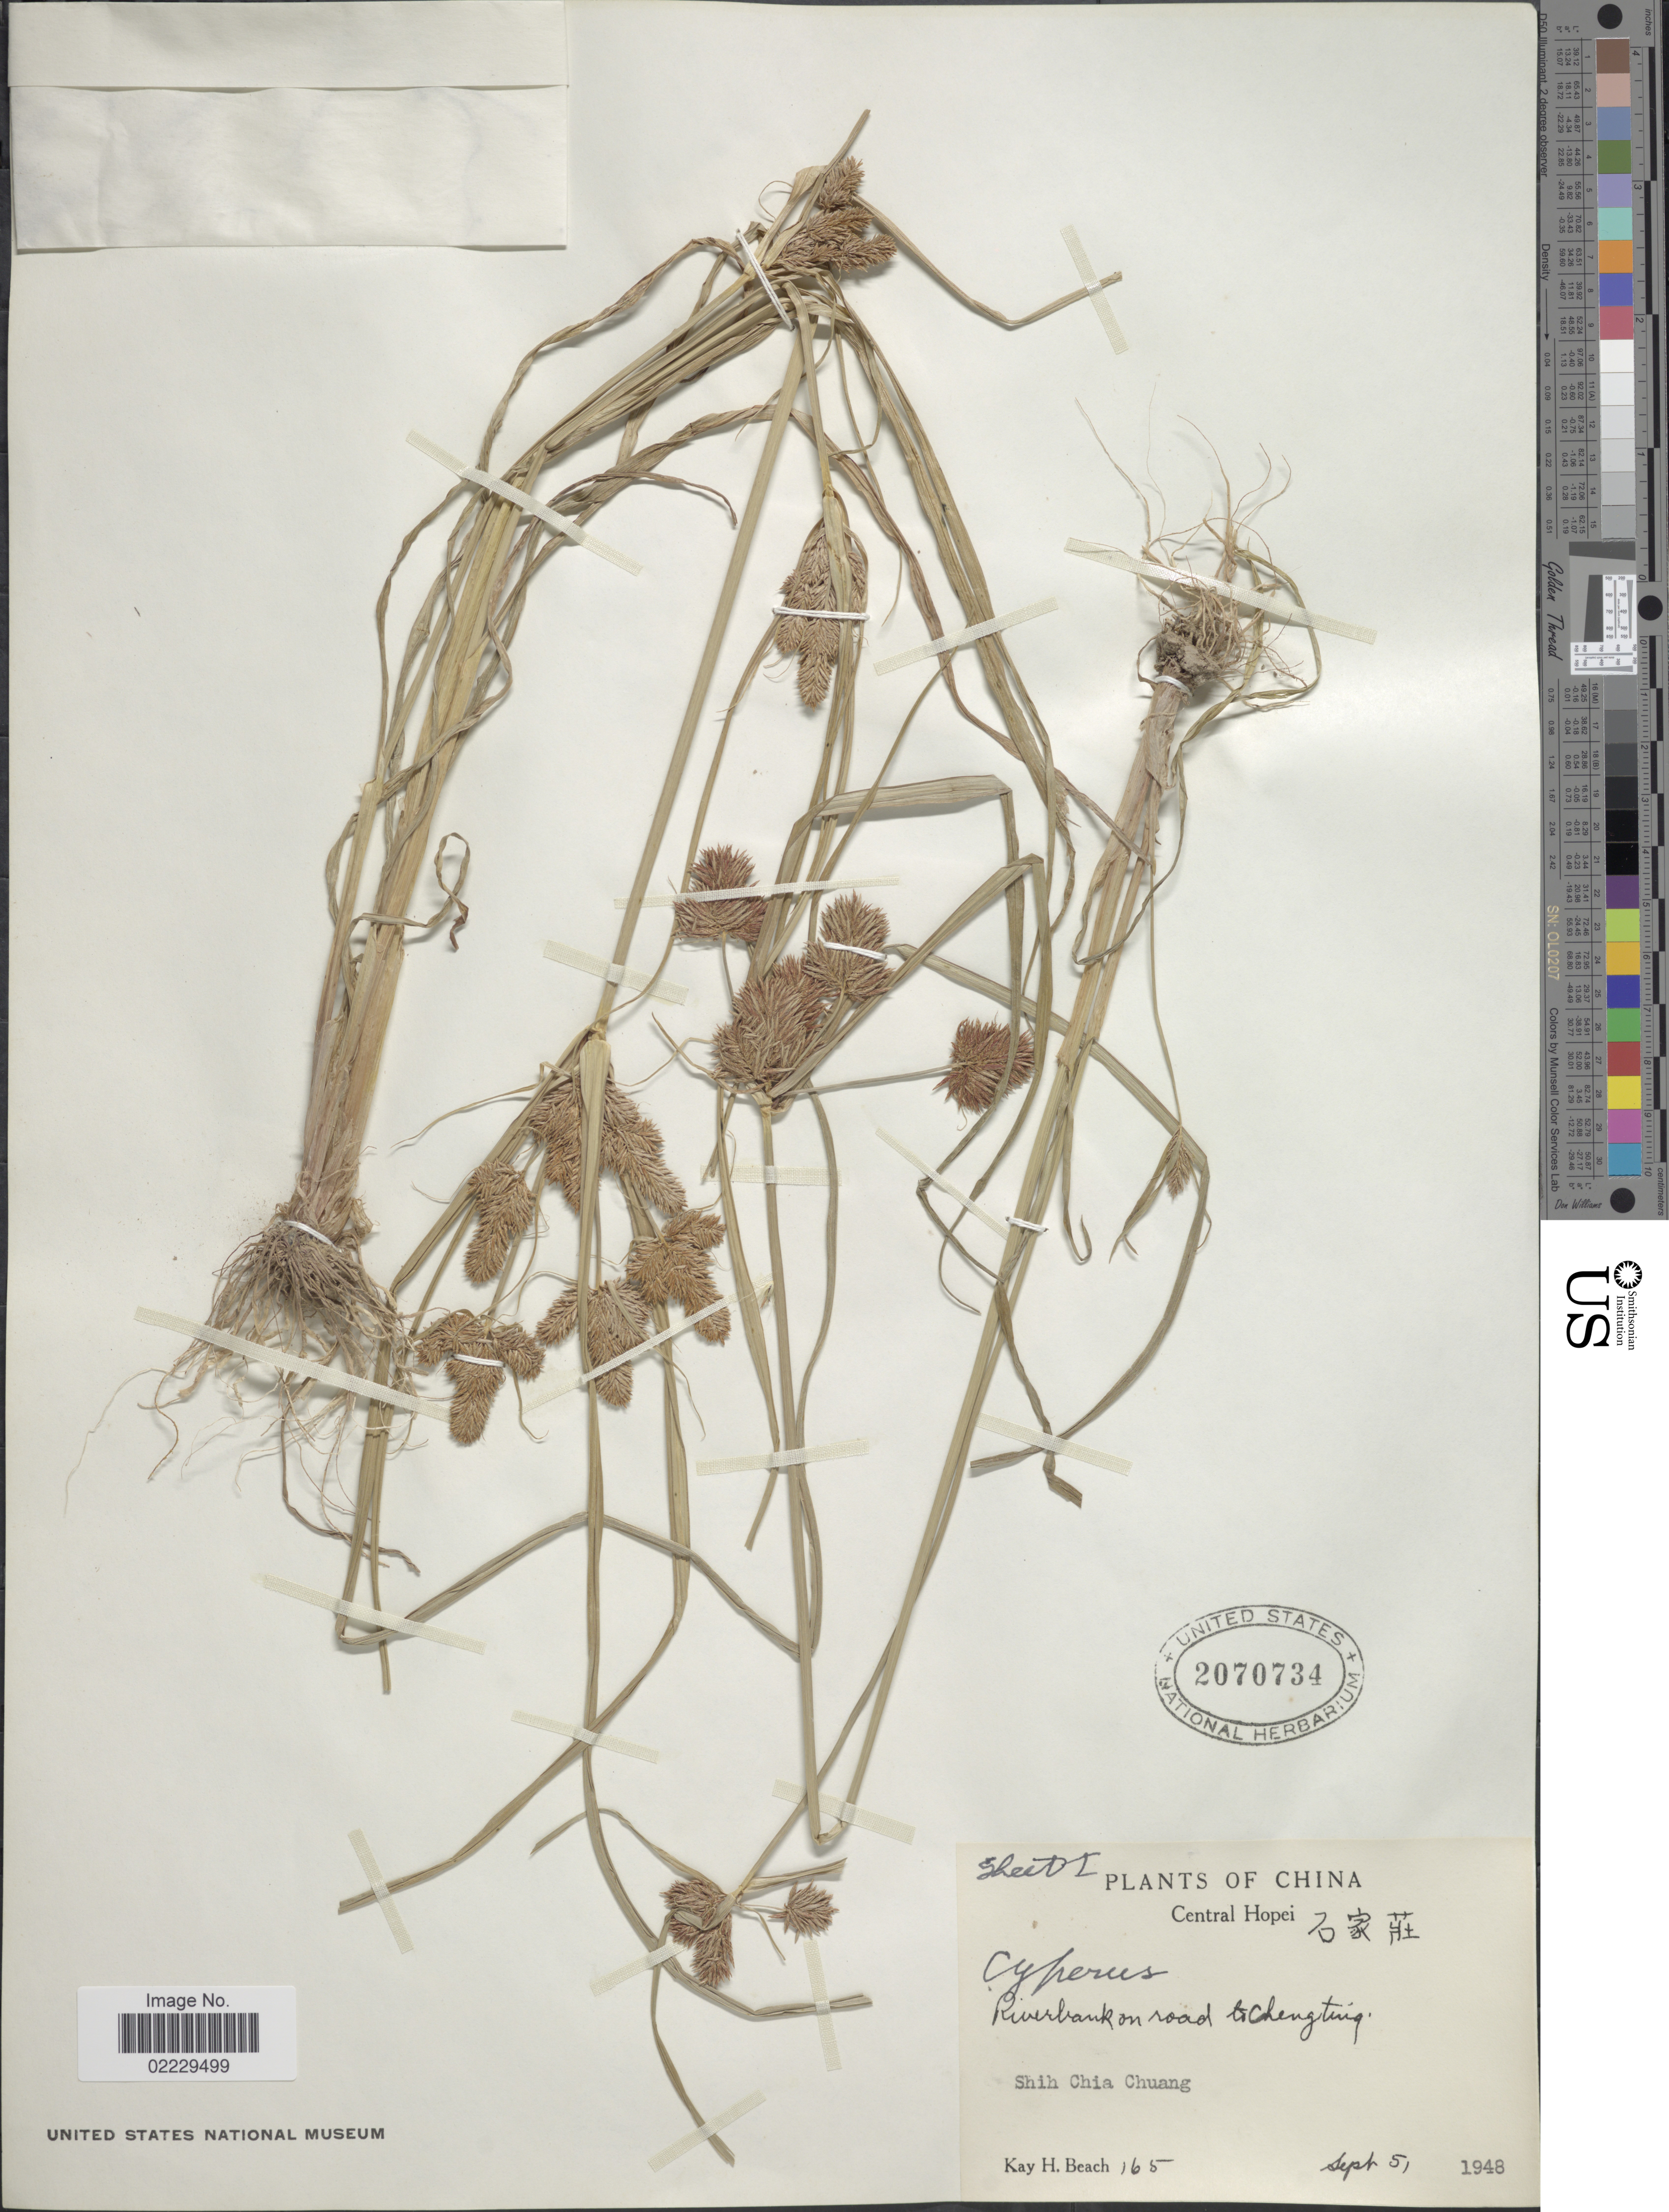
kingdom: Plantae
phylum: Tracheophyta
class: Liliopsida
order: Poales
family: Cyperaceae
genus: Cyperus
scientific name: Cyperus glomeratus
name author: L.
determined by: Strong, Mark T., (BOT), Smithsonian Institution - National Museum of Natural History (UNITED STATES)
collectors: K. H. Beach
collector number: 165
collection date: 1948-09-05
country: China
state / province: Hebei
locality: Central Hopei, Riverbank on road to Chengting [interpreted], Shih Chia Chuang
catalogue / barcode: US 2070734